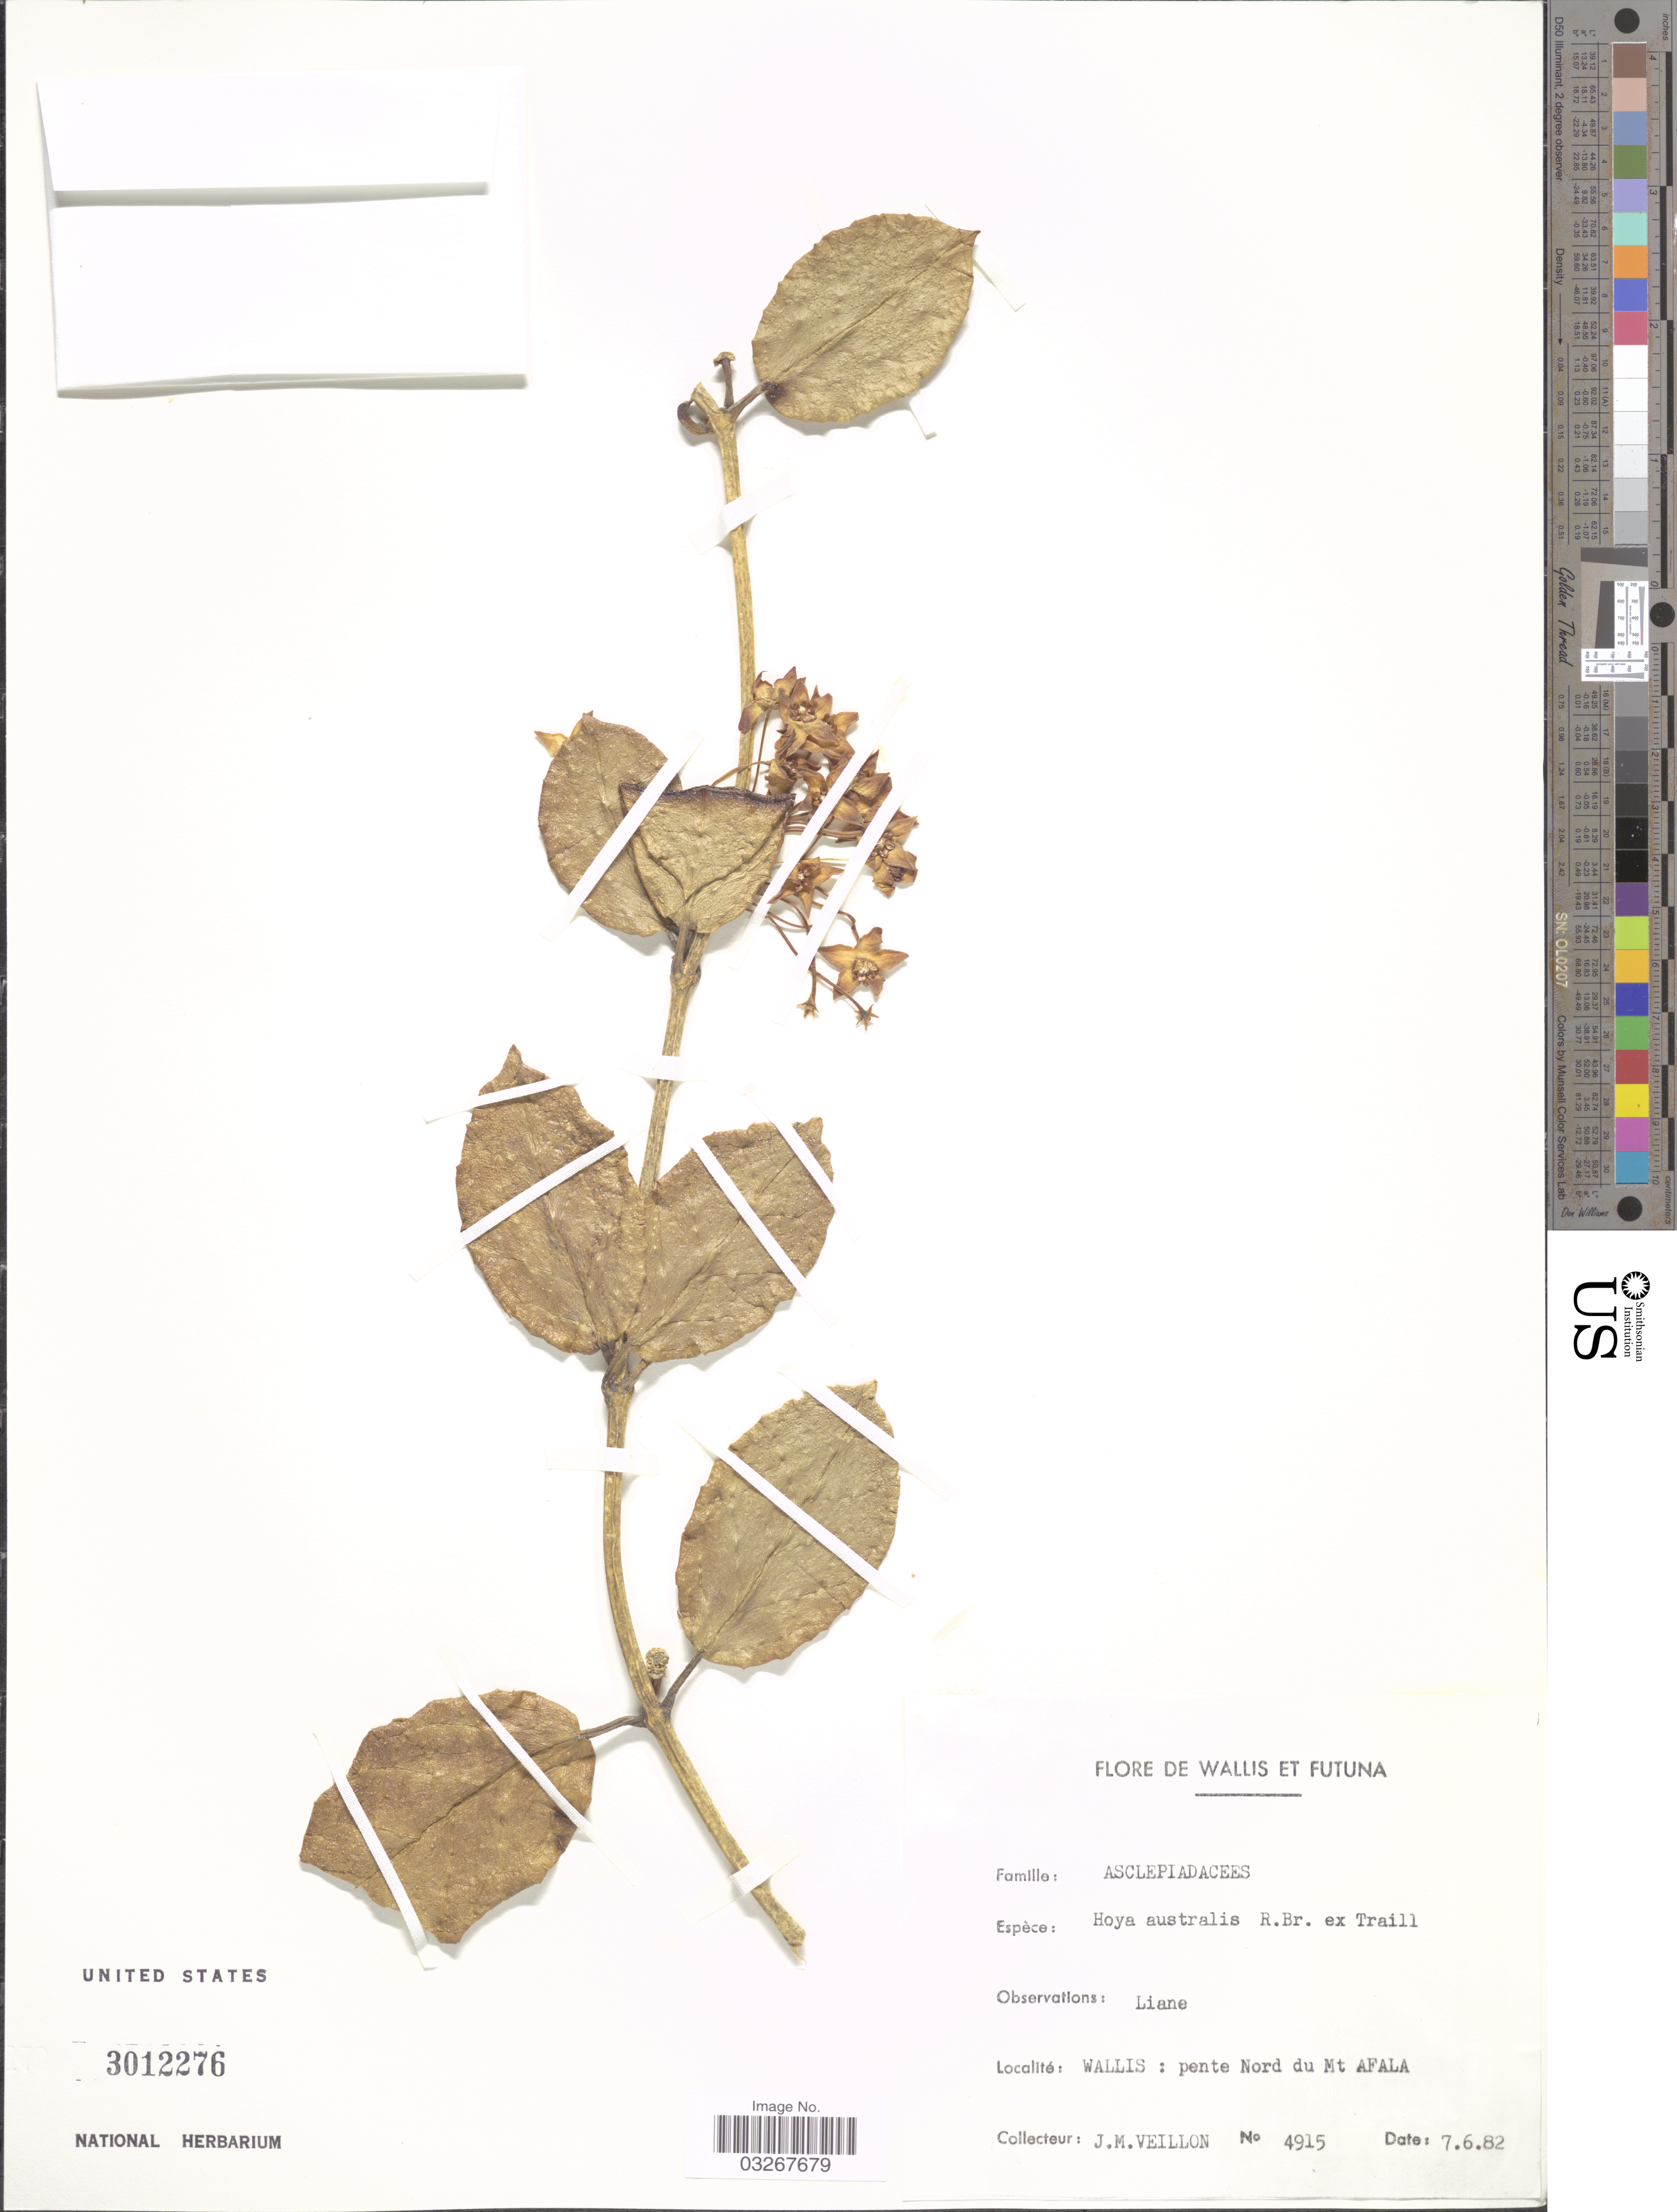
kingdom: Plantae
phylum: Tracheophyta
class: Magnoliopsida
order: Gentianales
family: Apocynaceae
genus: Hoya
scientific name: Hoya elegans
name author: Boerl.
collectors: J. Veillon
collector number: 4915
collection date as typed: Transcribed d/m/y: 7/6/82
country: Wallis and Futuna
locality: Wallis: pente Nord du Mt Afala.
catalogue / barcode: US 3012276